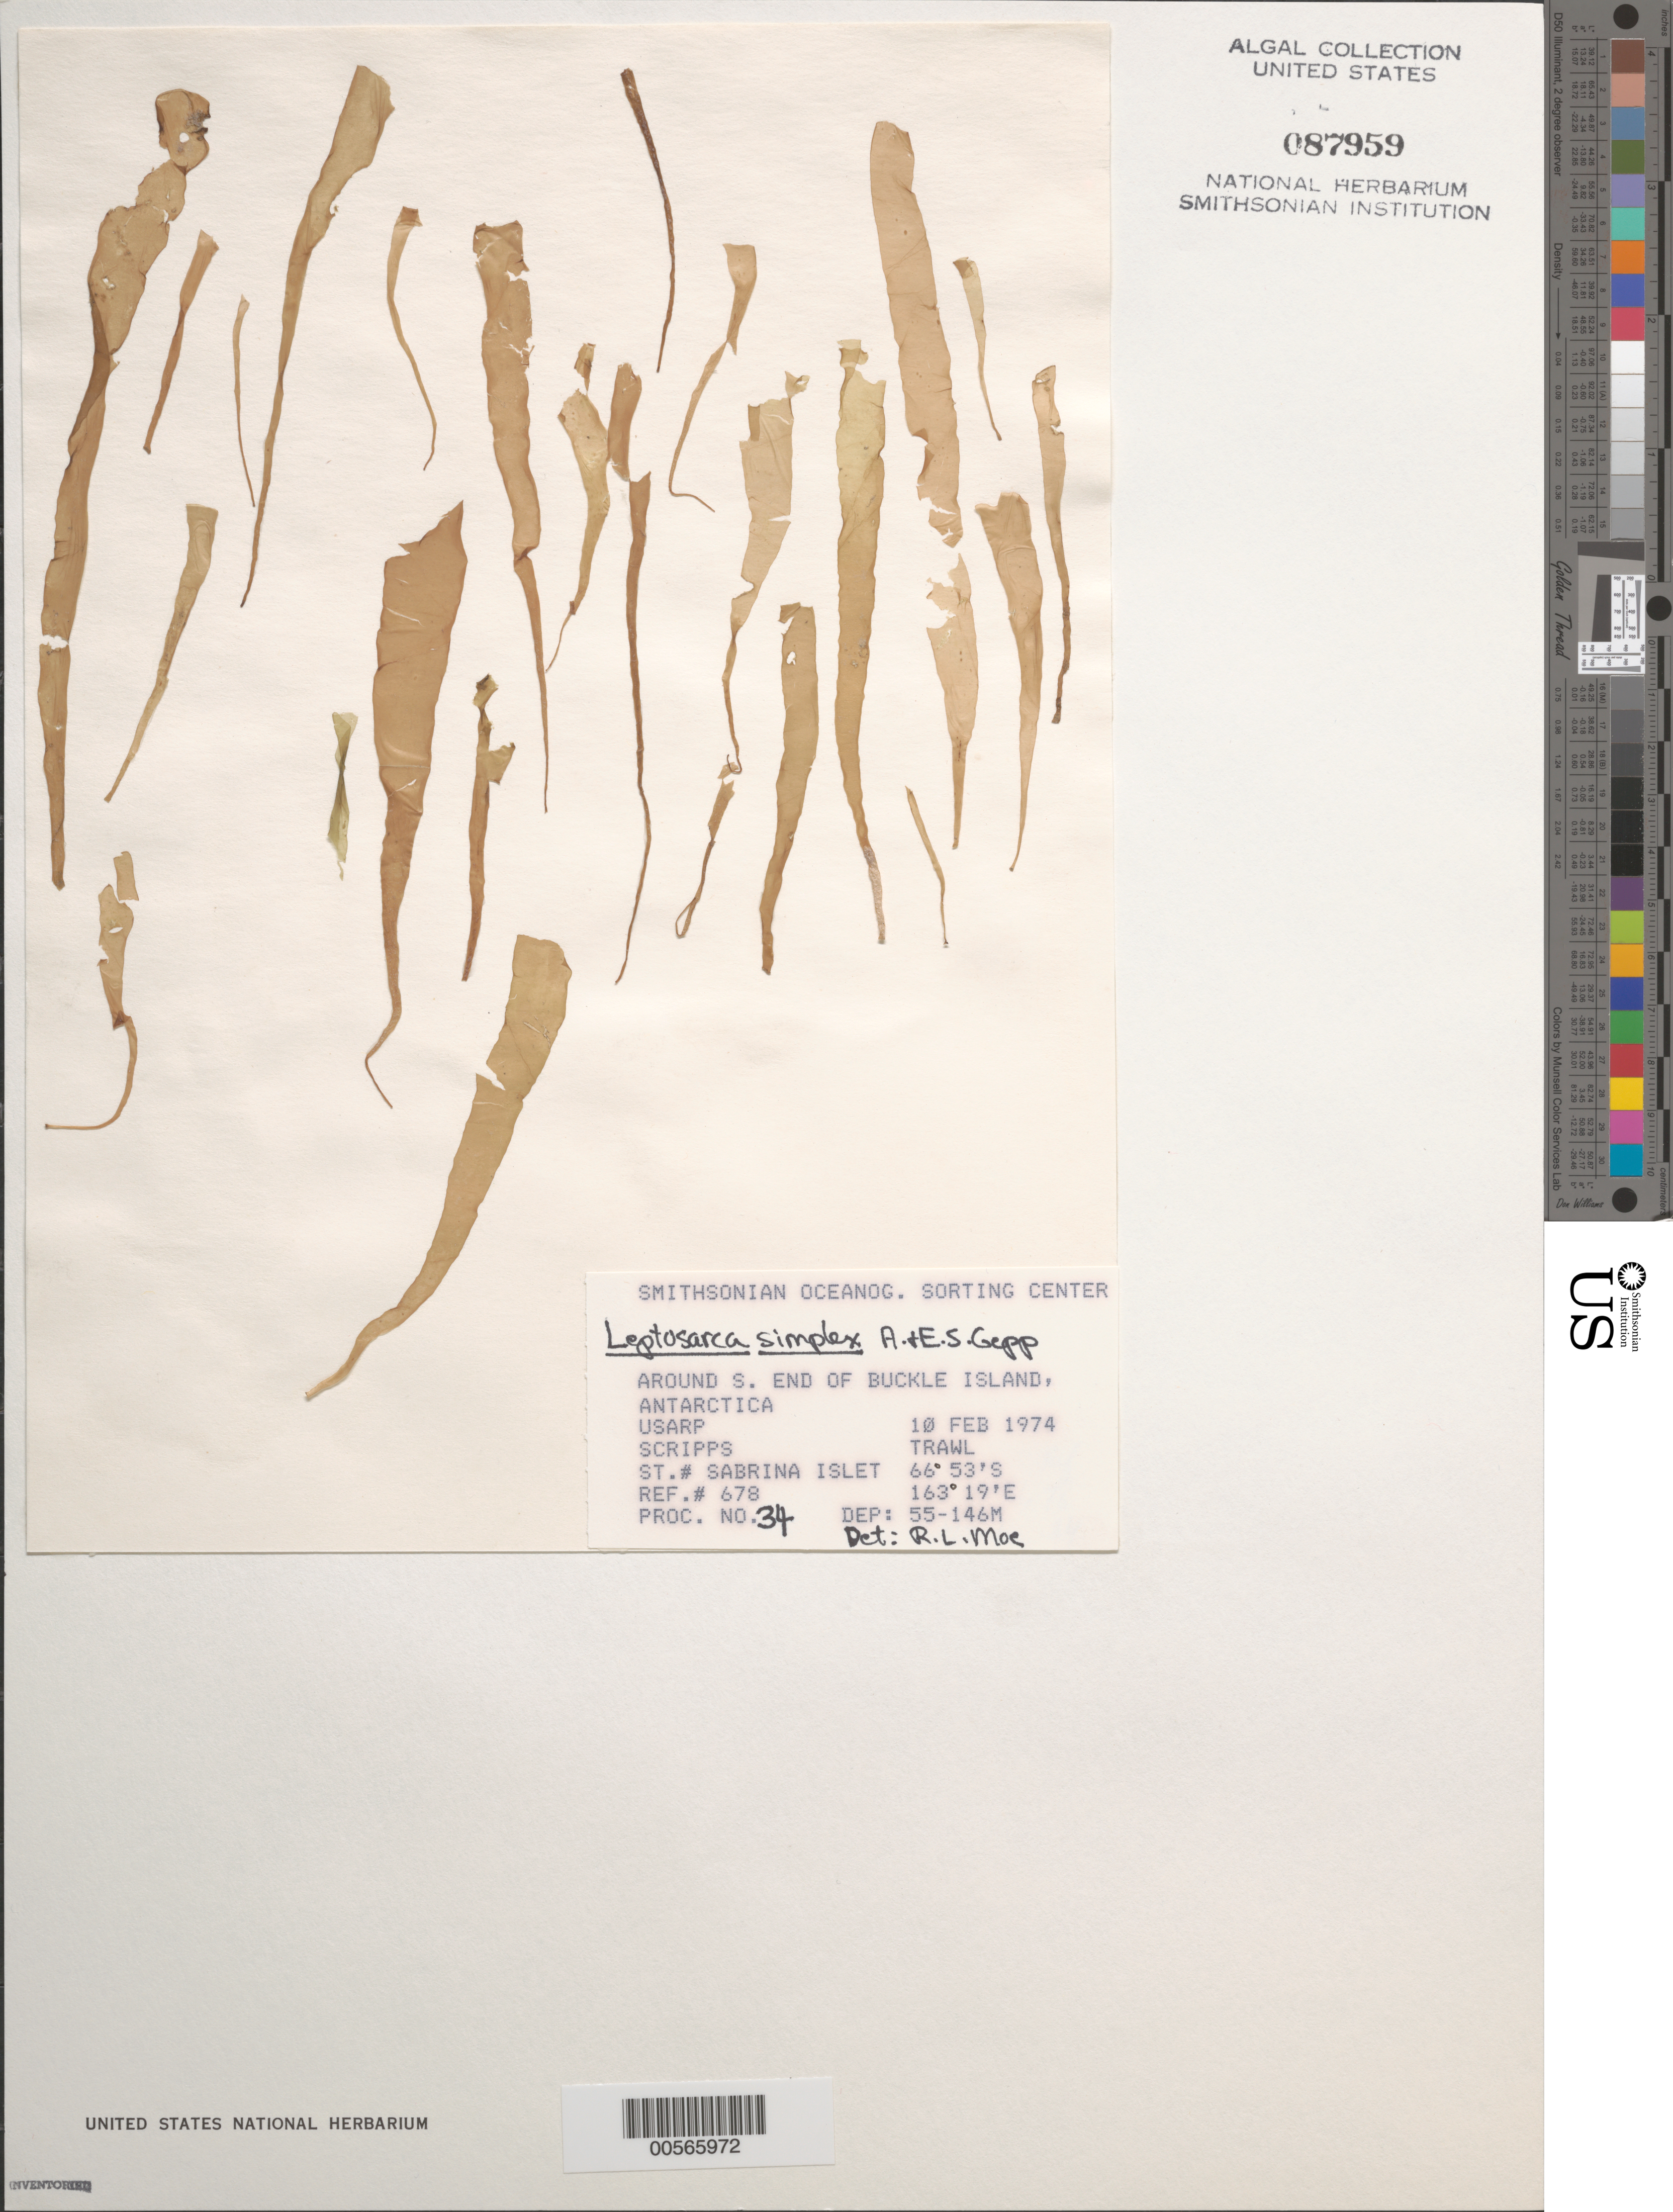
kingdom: Plantae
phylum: Rhodophyta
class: Florideophyceae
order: Palmariales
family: Palmariaceae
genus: Palmaria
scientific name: Palmaria decipiens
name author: (Reinsch) Ricker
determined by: Algae name updating Project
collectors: Scripps Institution of Oceanography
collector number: Station Sabrina Islet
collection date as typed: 10 Feb 1974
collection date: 1974-02-10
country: Antarctica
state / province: Ross Dependency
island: Buckle Island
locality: Sabrina Islet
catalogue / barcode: US 87959